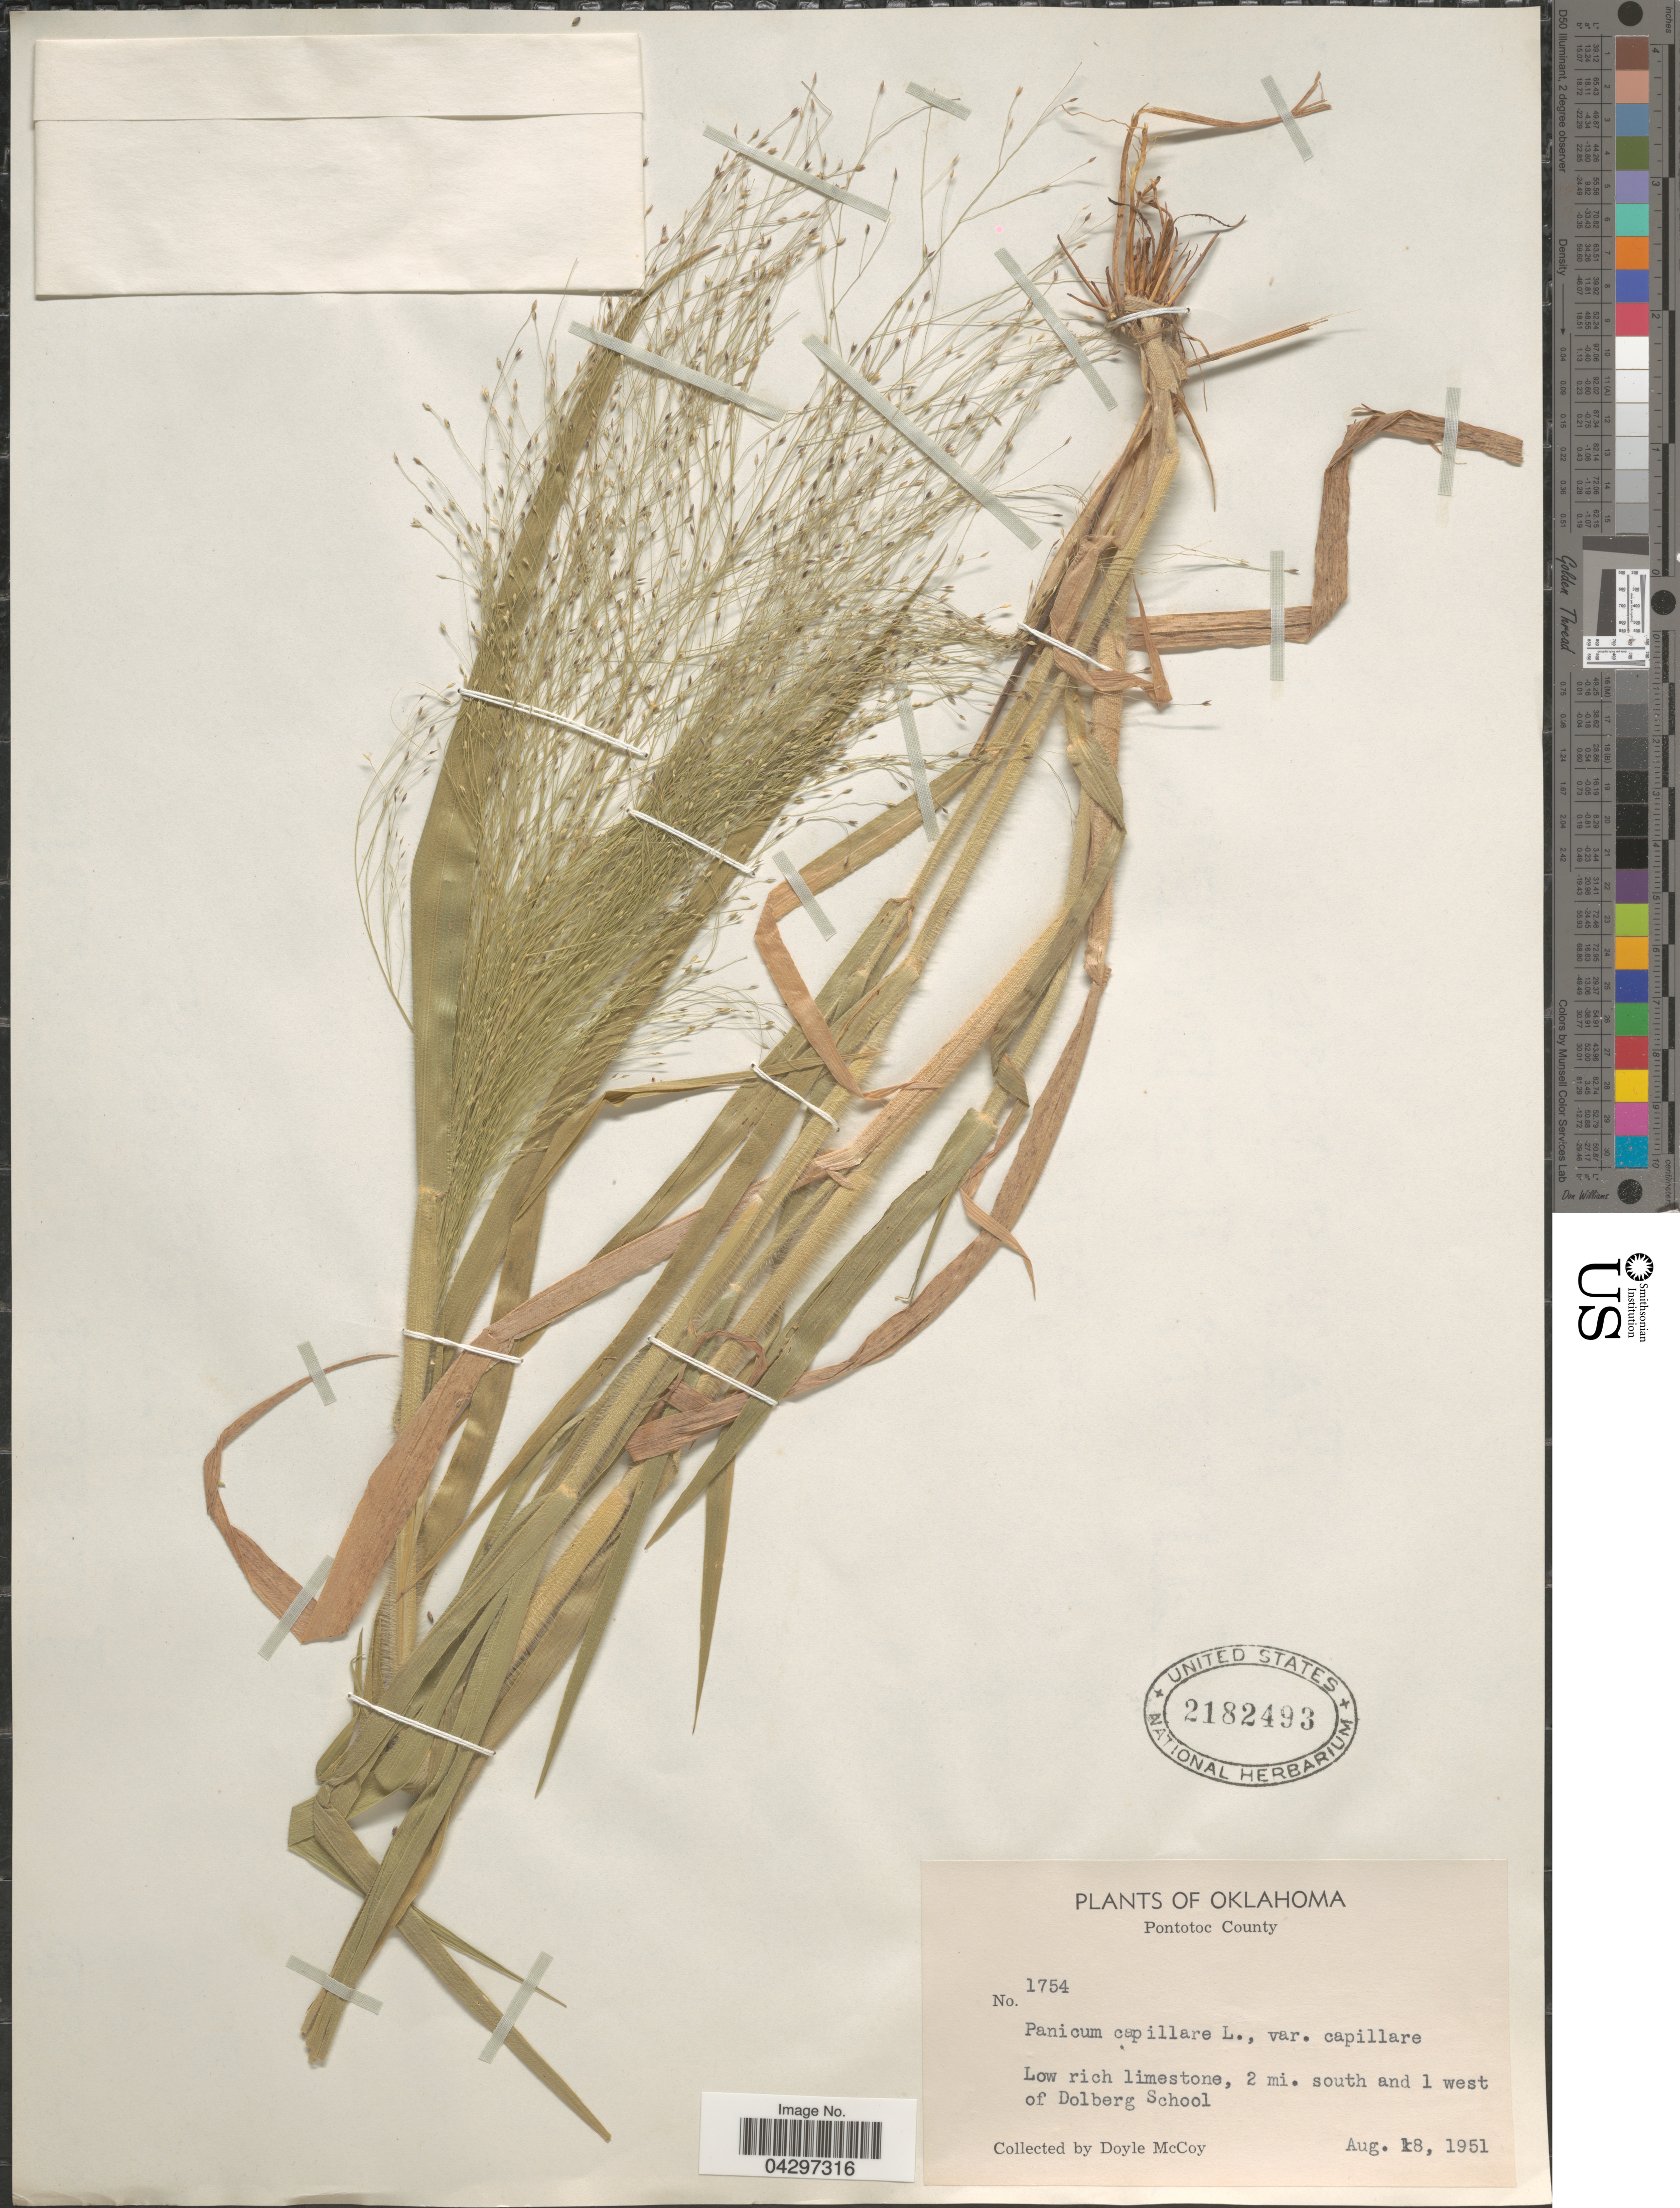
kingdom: Plantae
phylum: Tracheophyta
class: Liliopsida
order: Poales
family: Poaceae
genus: Panicum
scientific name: Panicum capillare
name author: L.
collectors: D. McCoy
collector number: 1754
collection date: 1951-08-18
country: United States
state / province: Oklahoma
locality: Pontotoc County. Low rich limestone, 2 mi. south and 1 west of Dolberg School.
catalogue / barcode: US 2182493